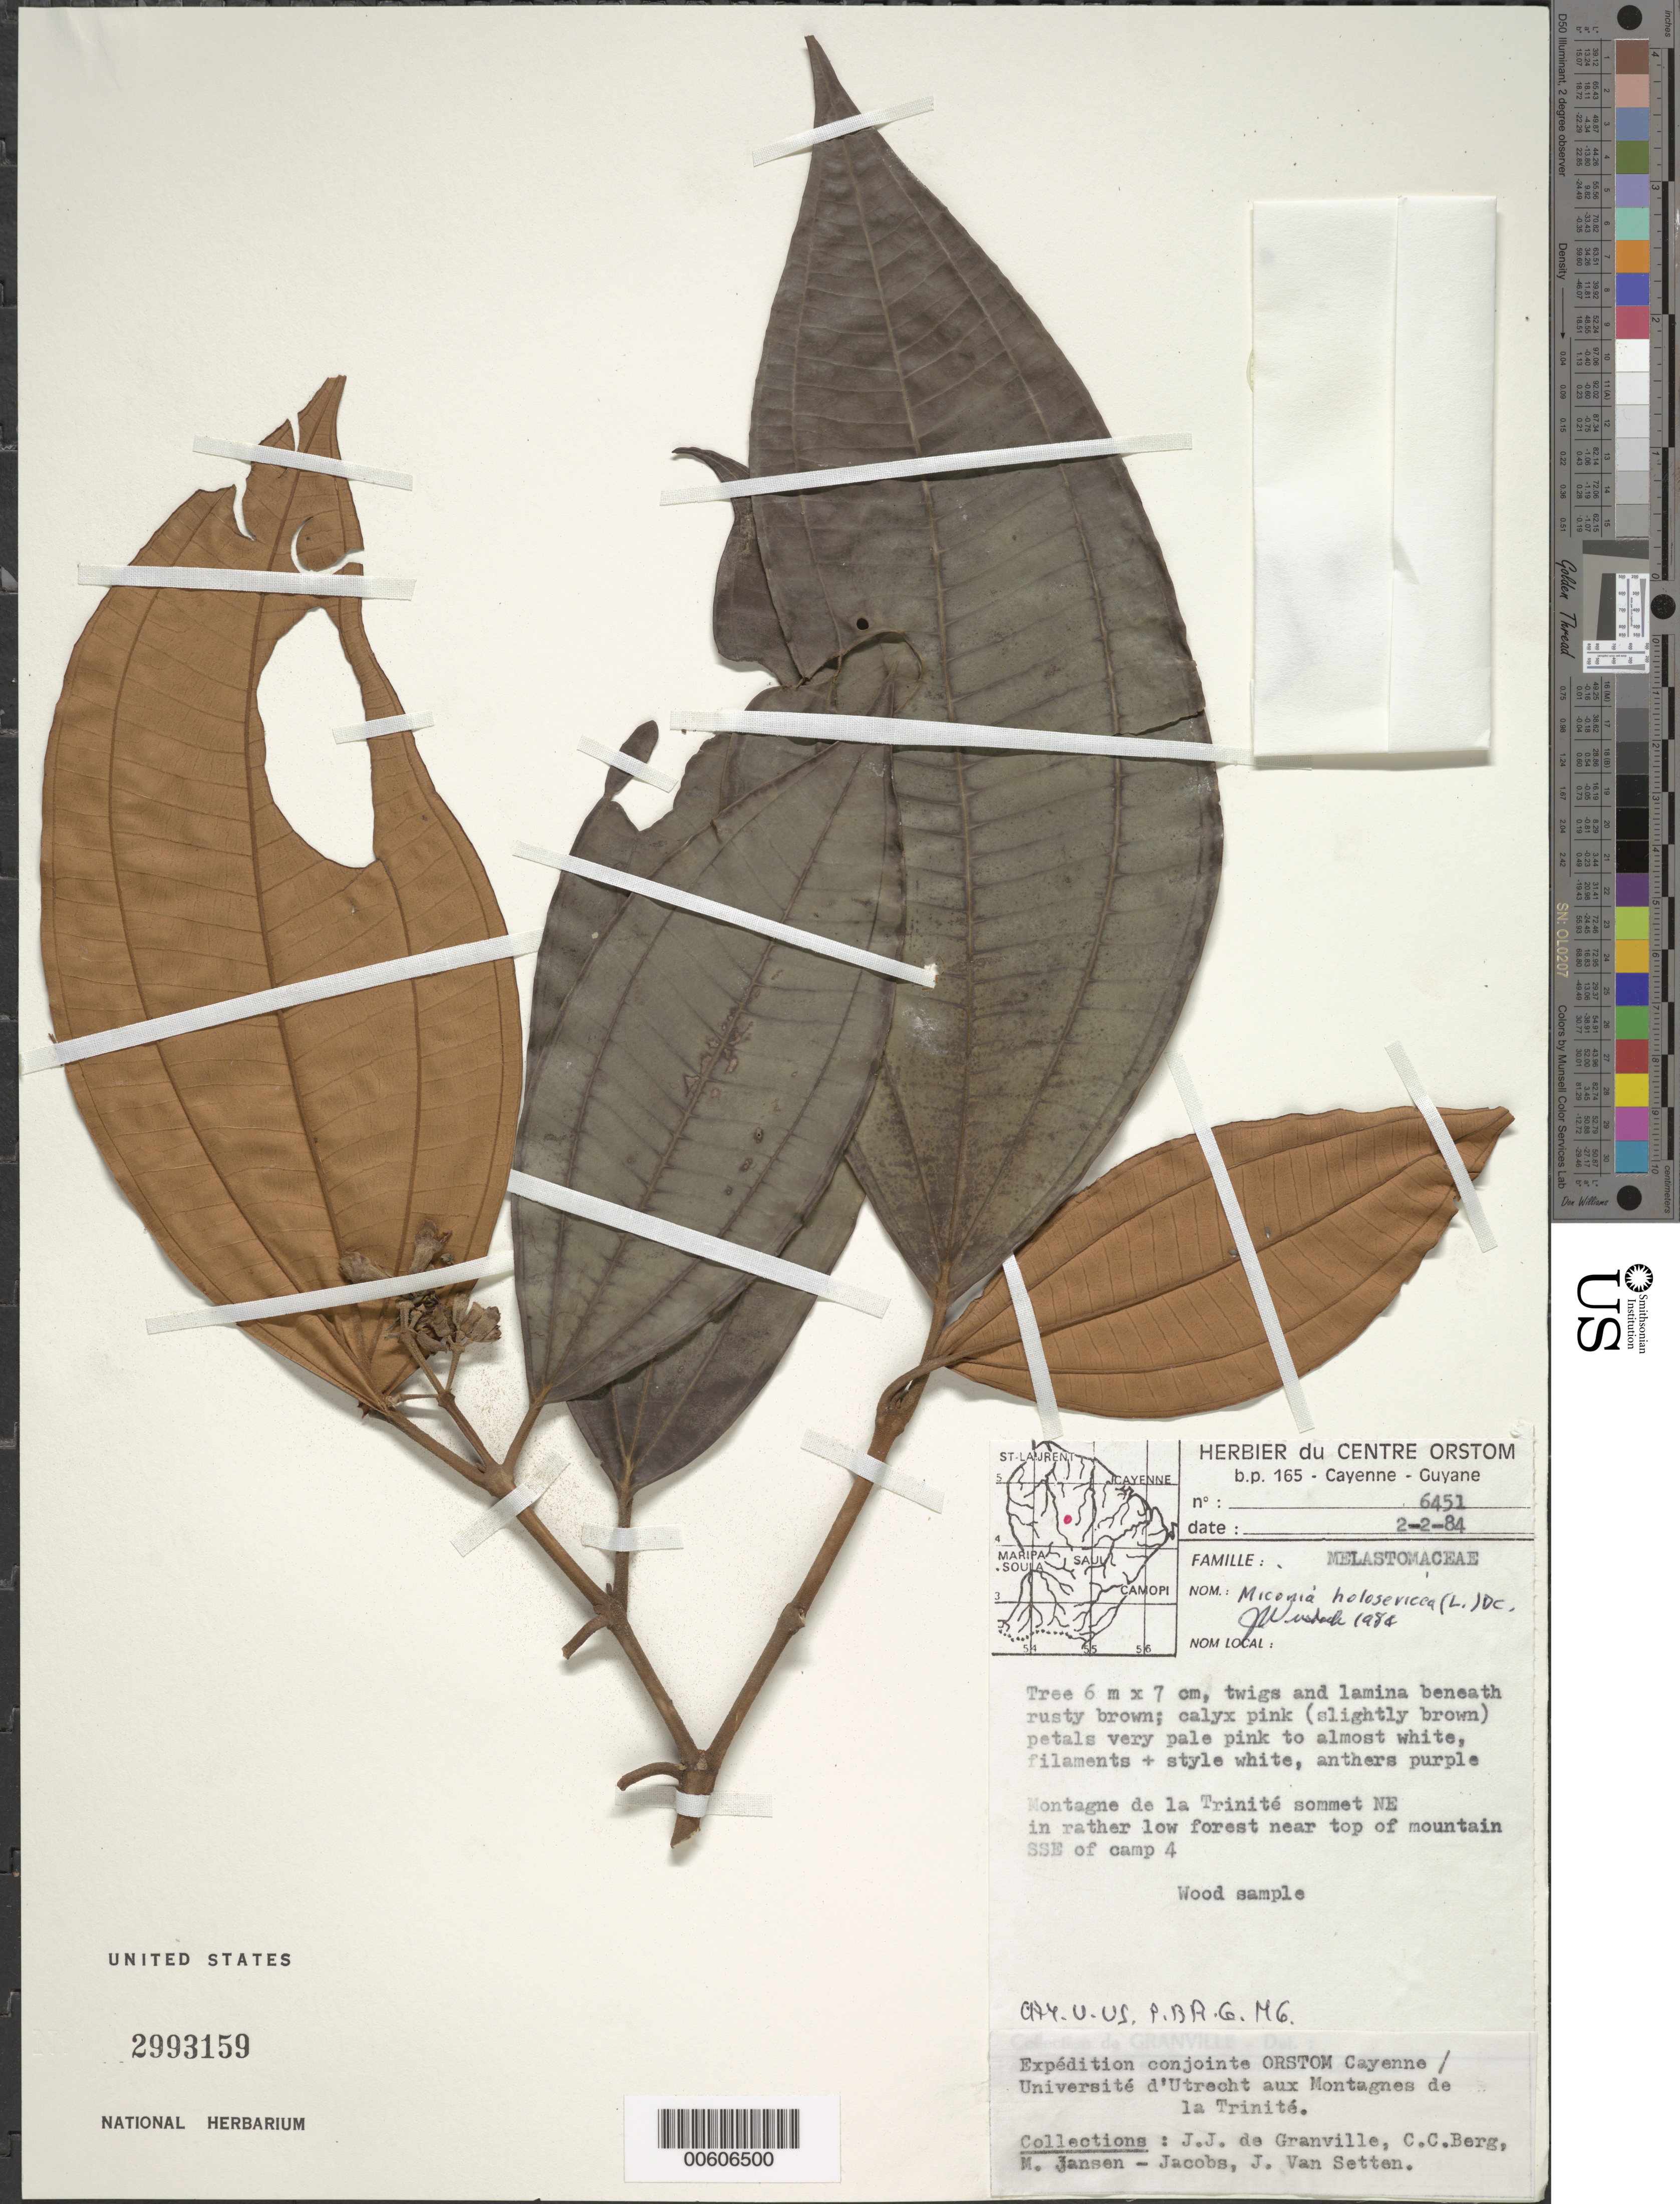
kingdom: Plantae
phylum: Tracheophyta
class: Magnoliopsida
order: Myrtales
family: Melastomataceae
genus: Miconia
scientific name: Miconia holosericea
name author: (L.) DC.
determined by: Wurdack, John J., (US), US (UNITED STATES)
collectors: J.-J. de Granville, C. C. Berg, M. J. Jansen-Jacobs & J. van Setten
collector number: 6451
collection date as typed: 2-Feb-84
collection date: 1984-02-02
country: French Guiana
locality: Montagnes de la Trinité, sommet NE, SSE of camp 4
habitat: Low forest near top of mountain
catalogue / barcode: US 2993159